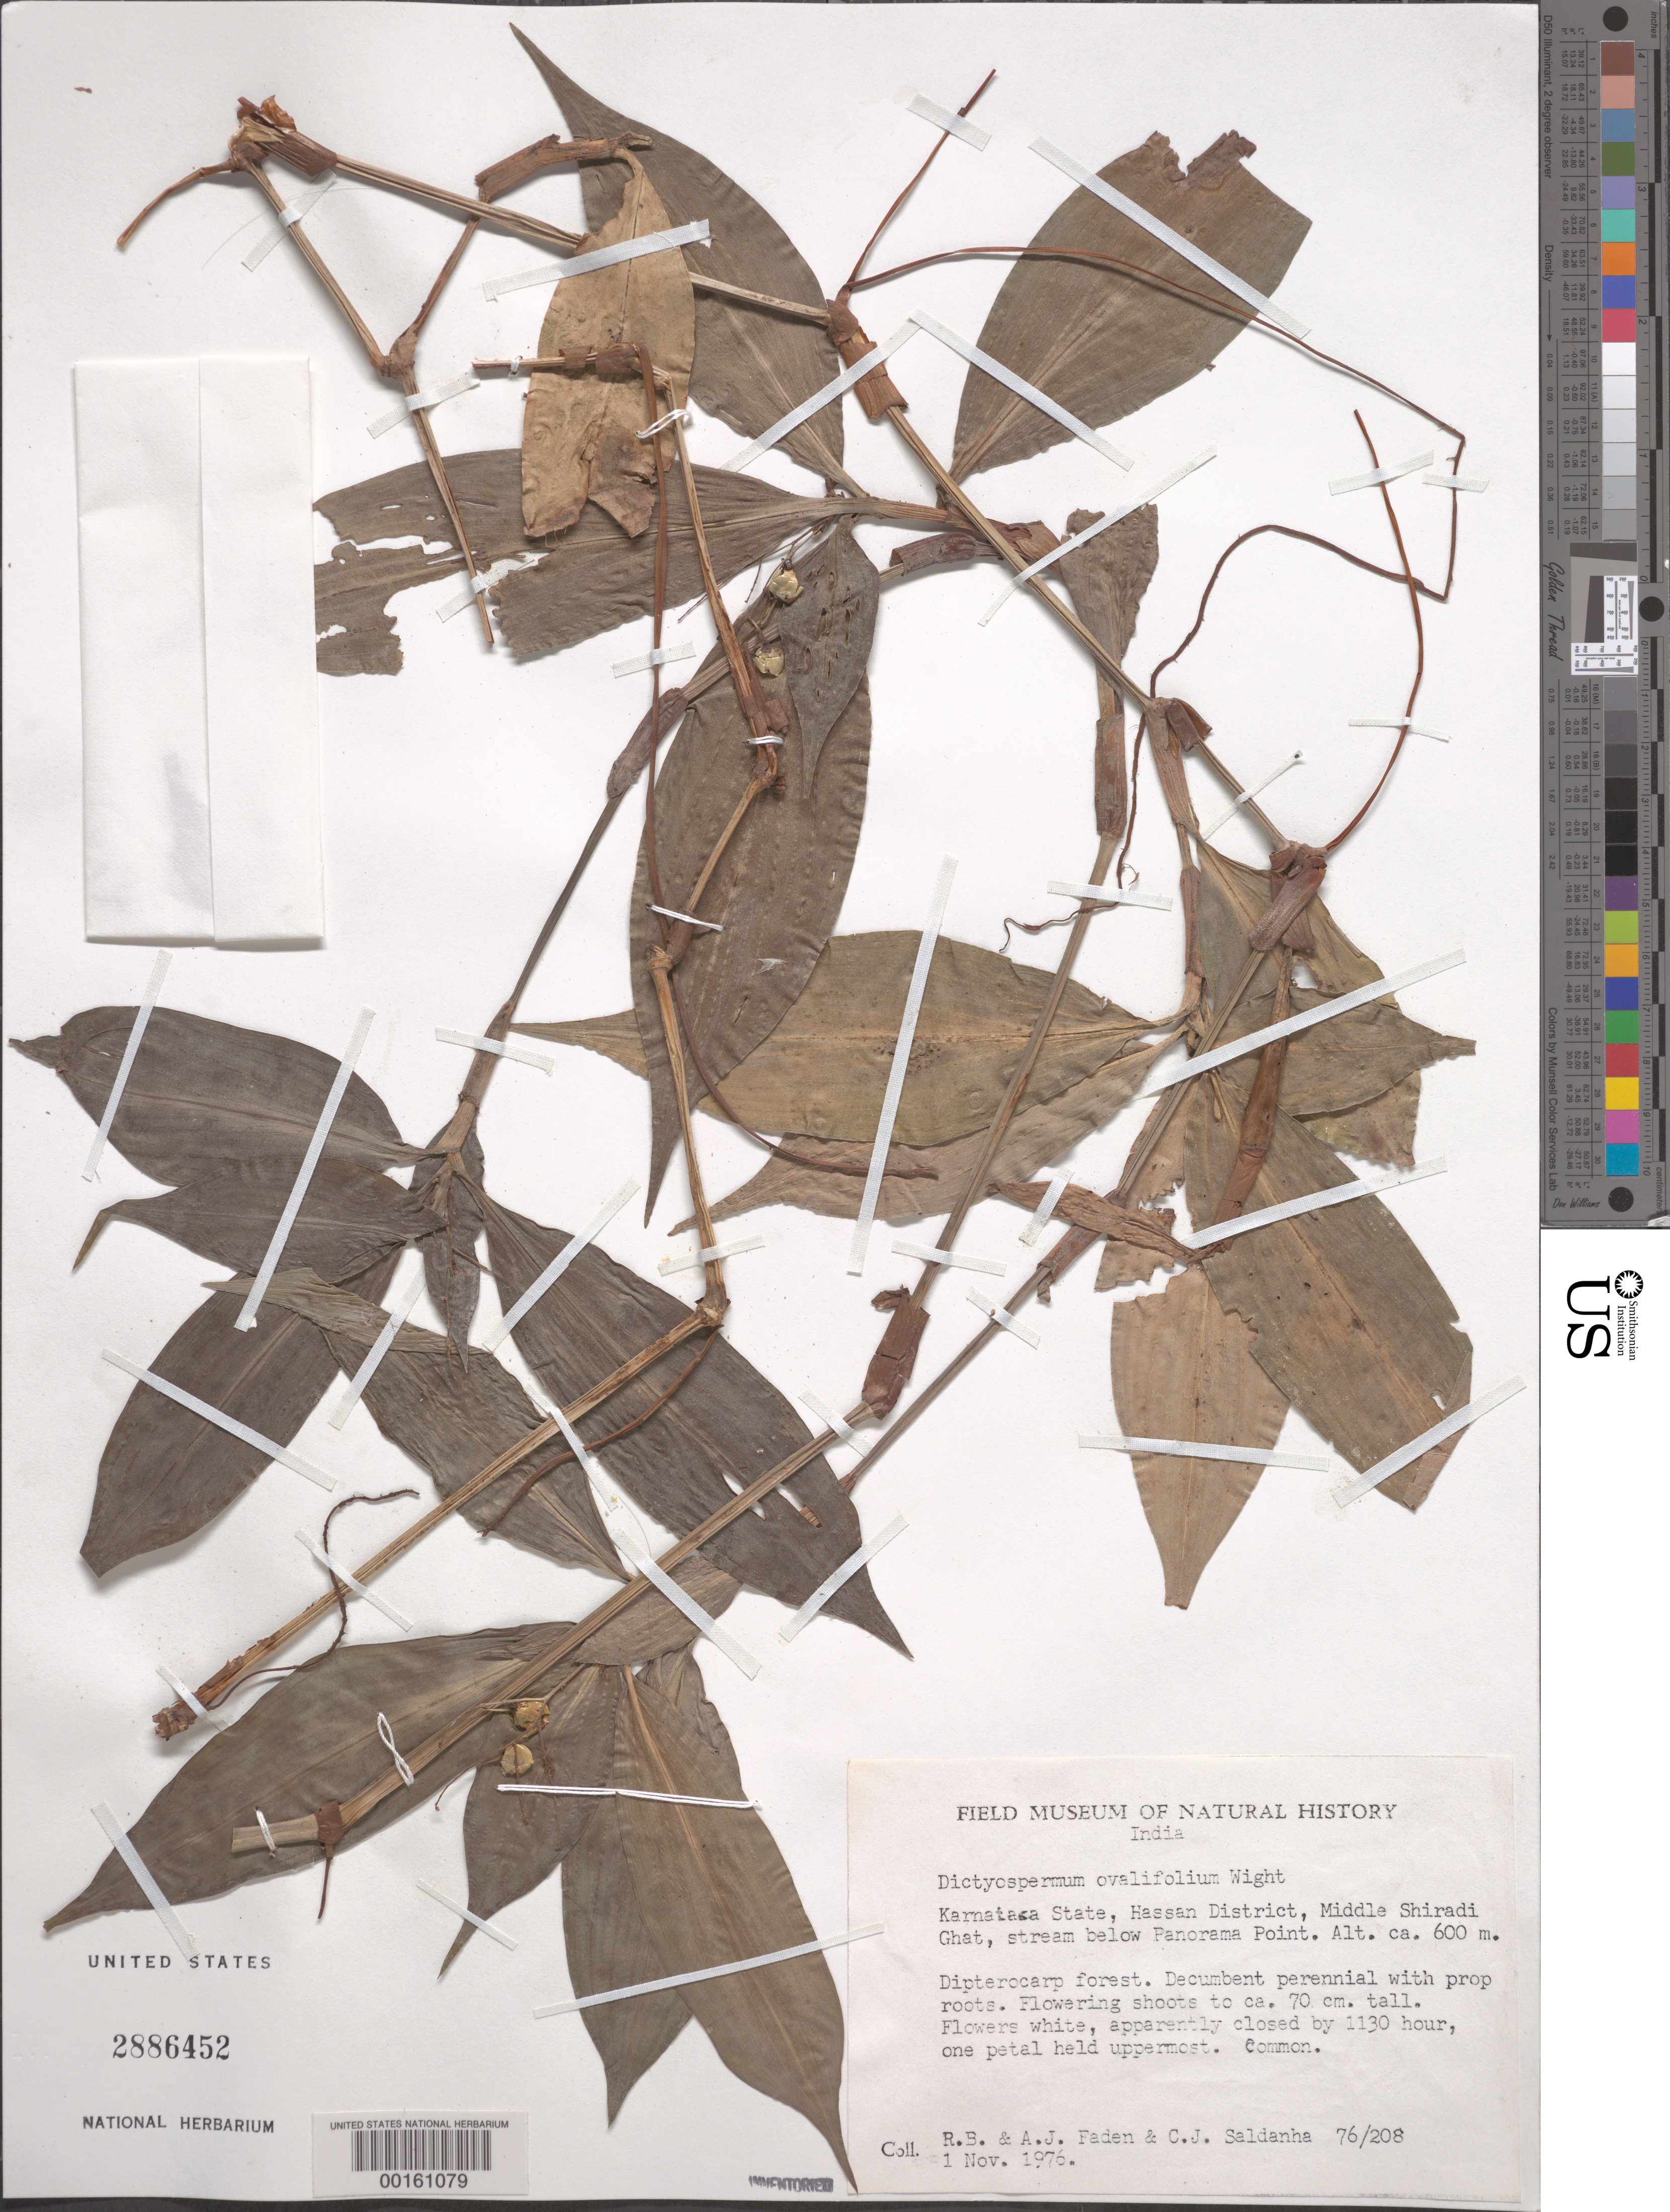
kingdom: Plantae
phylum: Tracheophyta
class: Liliopsida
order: Commelinales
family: Commelinaceae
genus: Dictyospermum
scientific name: Dictyospermum ovalifolium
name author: Wight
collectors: R. B. Faden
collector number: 76/208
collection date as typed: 01 Nov 1976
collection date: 1976-11-01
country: India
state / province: Karnataka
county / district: Hassan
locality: Middle shiradi ghat, below panorama point, mysore state [mysore state = karnataka.]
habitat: Stream bank, dipterocarp forest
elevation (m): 600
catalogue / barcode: US 2886452